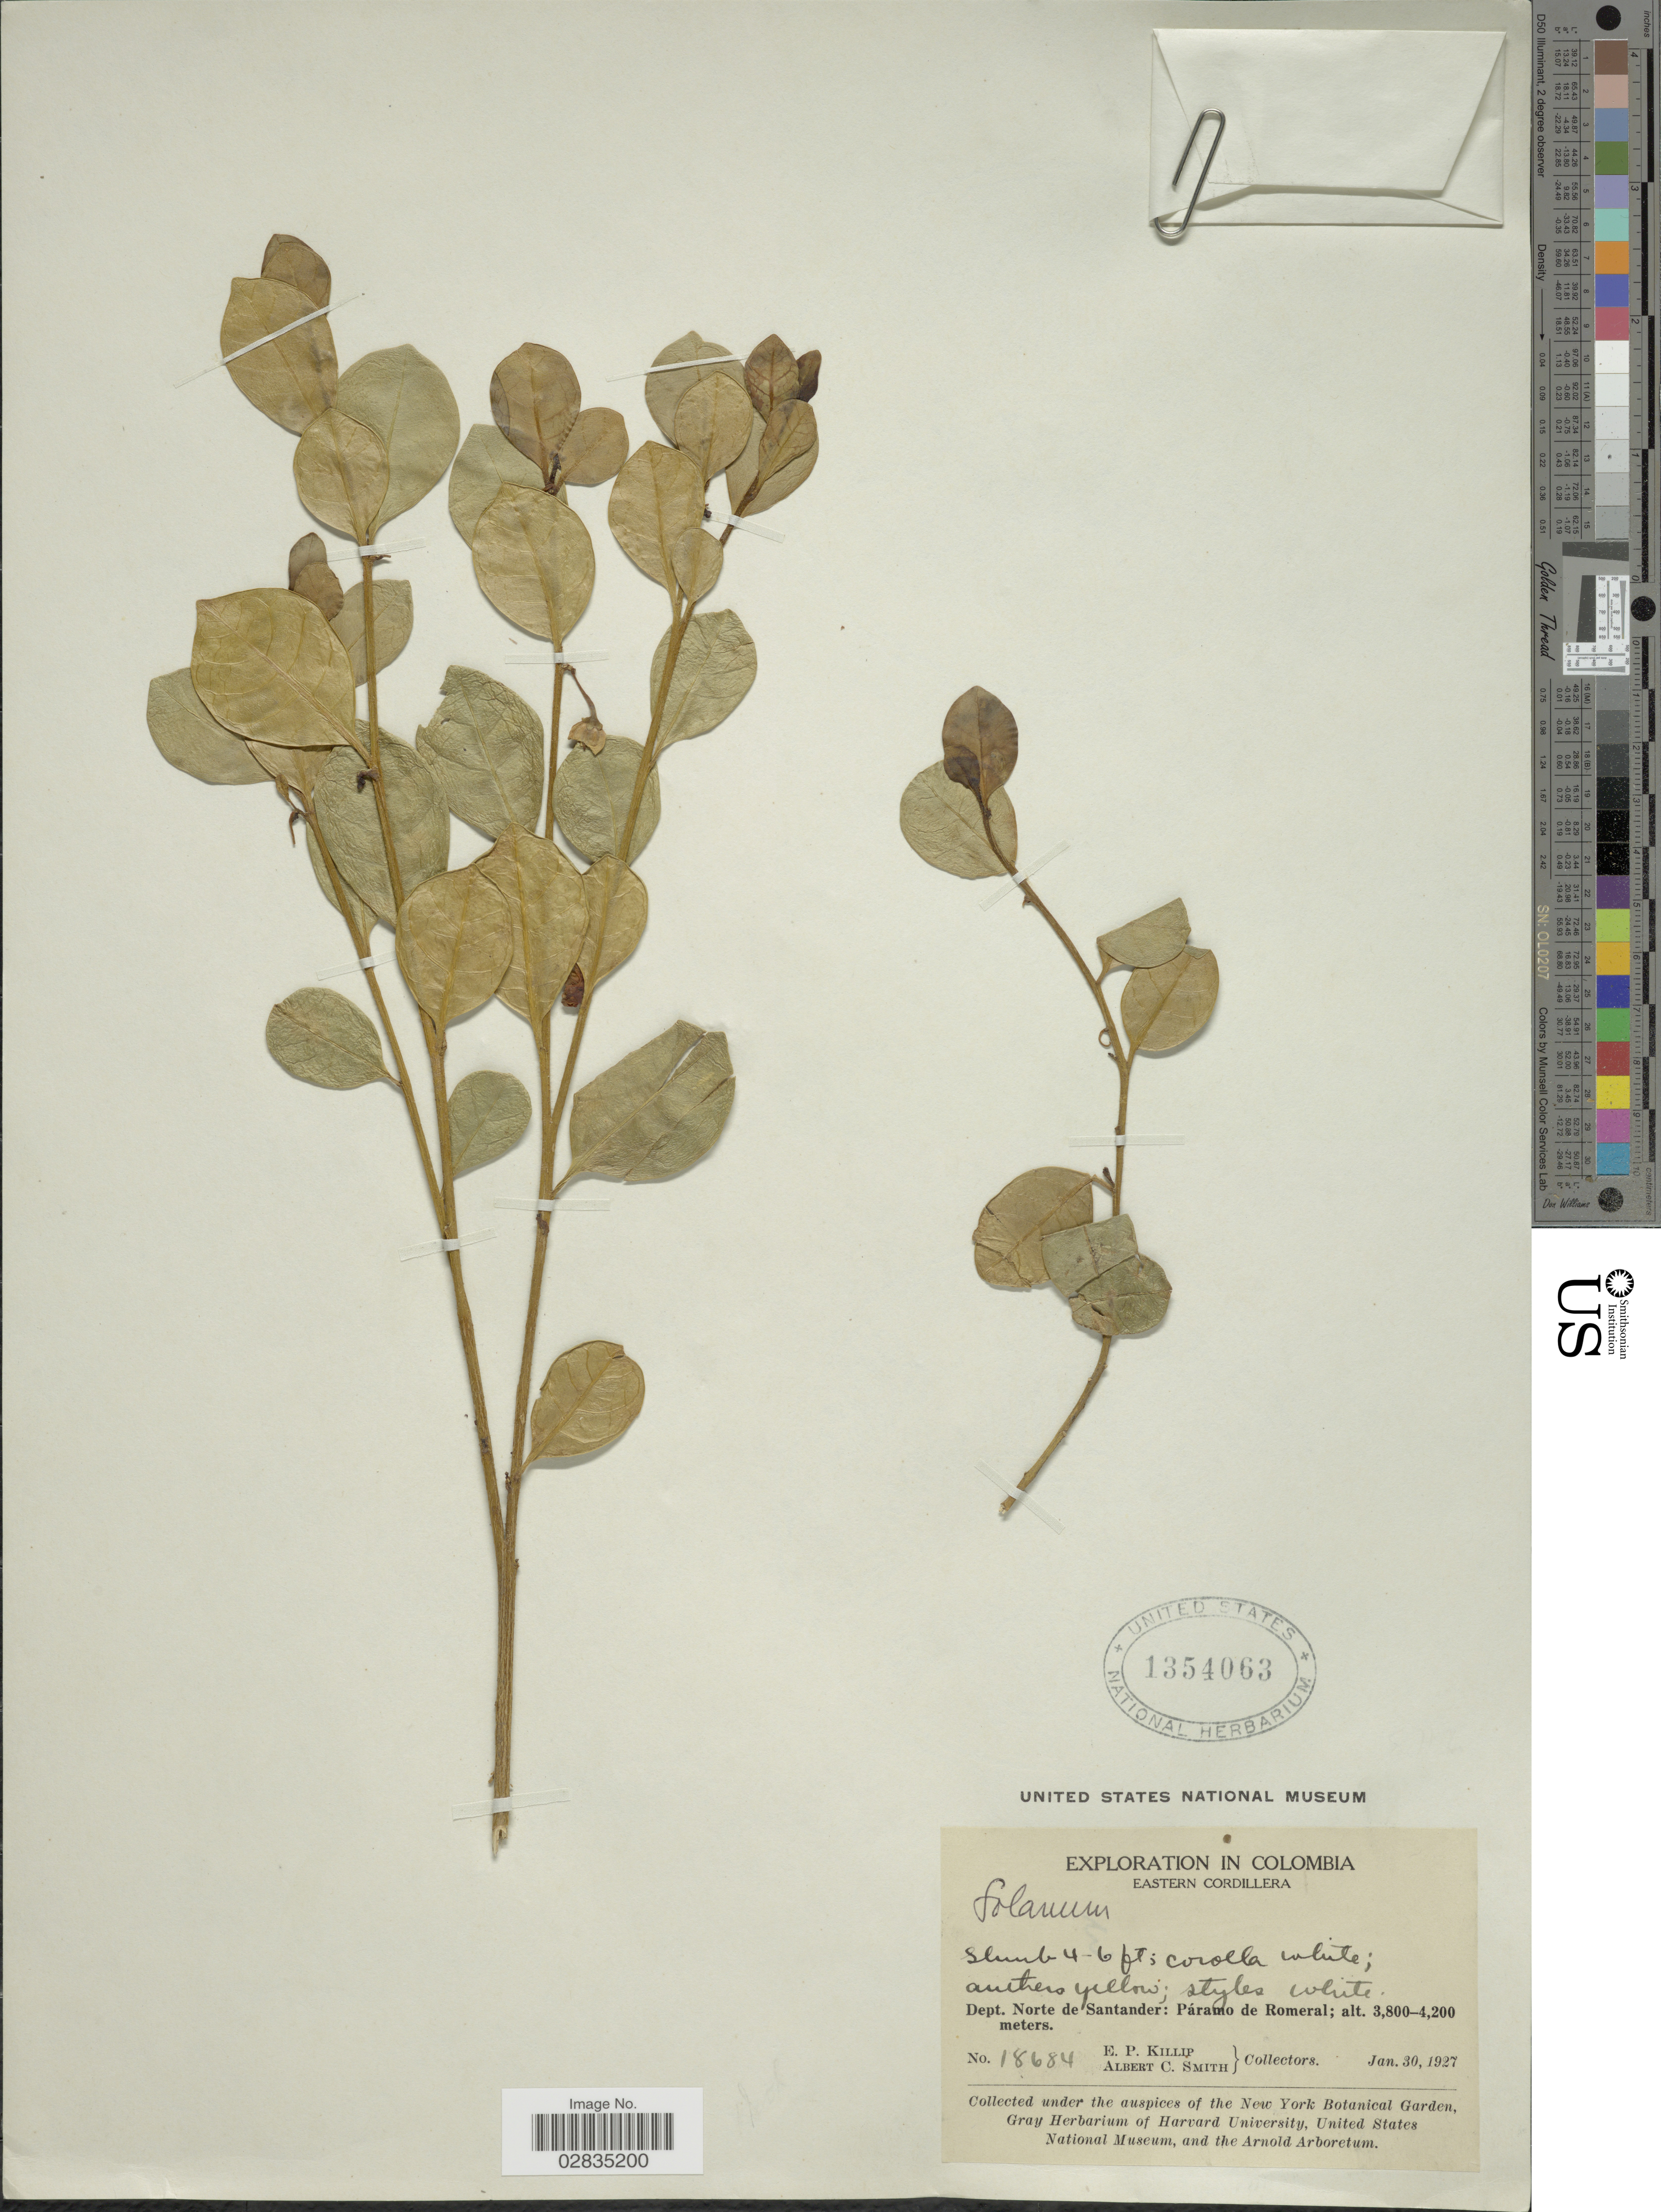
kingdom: Plantae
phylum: Tracheophyta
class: Magnoliopsida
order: Solanales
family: Solanaceae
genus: Solanum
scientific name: Solanum sp.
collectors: E. P. Killip & A. C. Smith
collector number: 18684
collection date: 1927-01-30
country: Colombia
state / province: Norte de Santander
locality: Eastern Cordillera, Dept. Norte de Santander: Páramo de Romeral.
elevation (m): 3800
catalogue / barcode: US 1354063